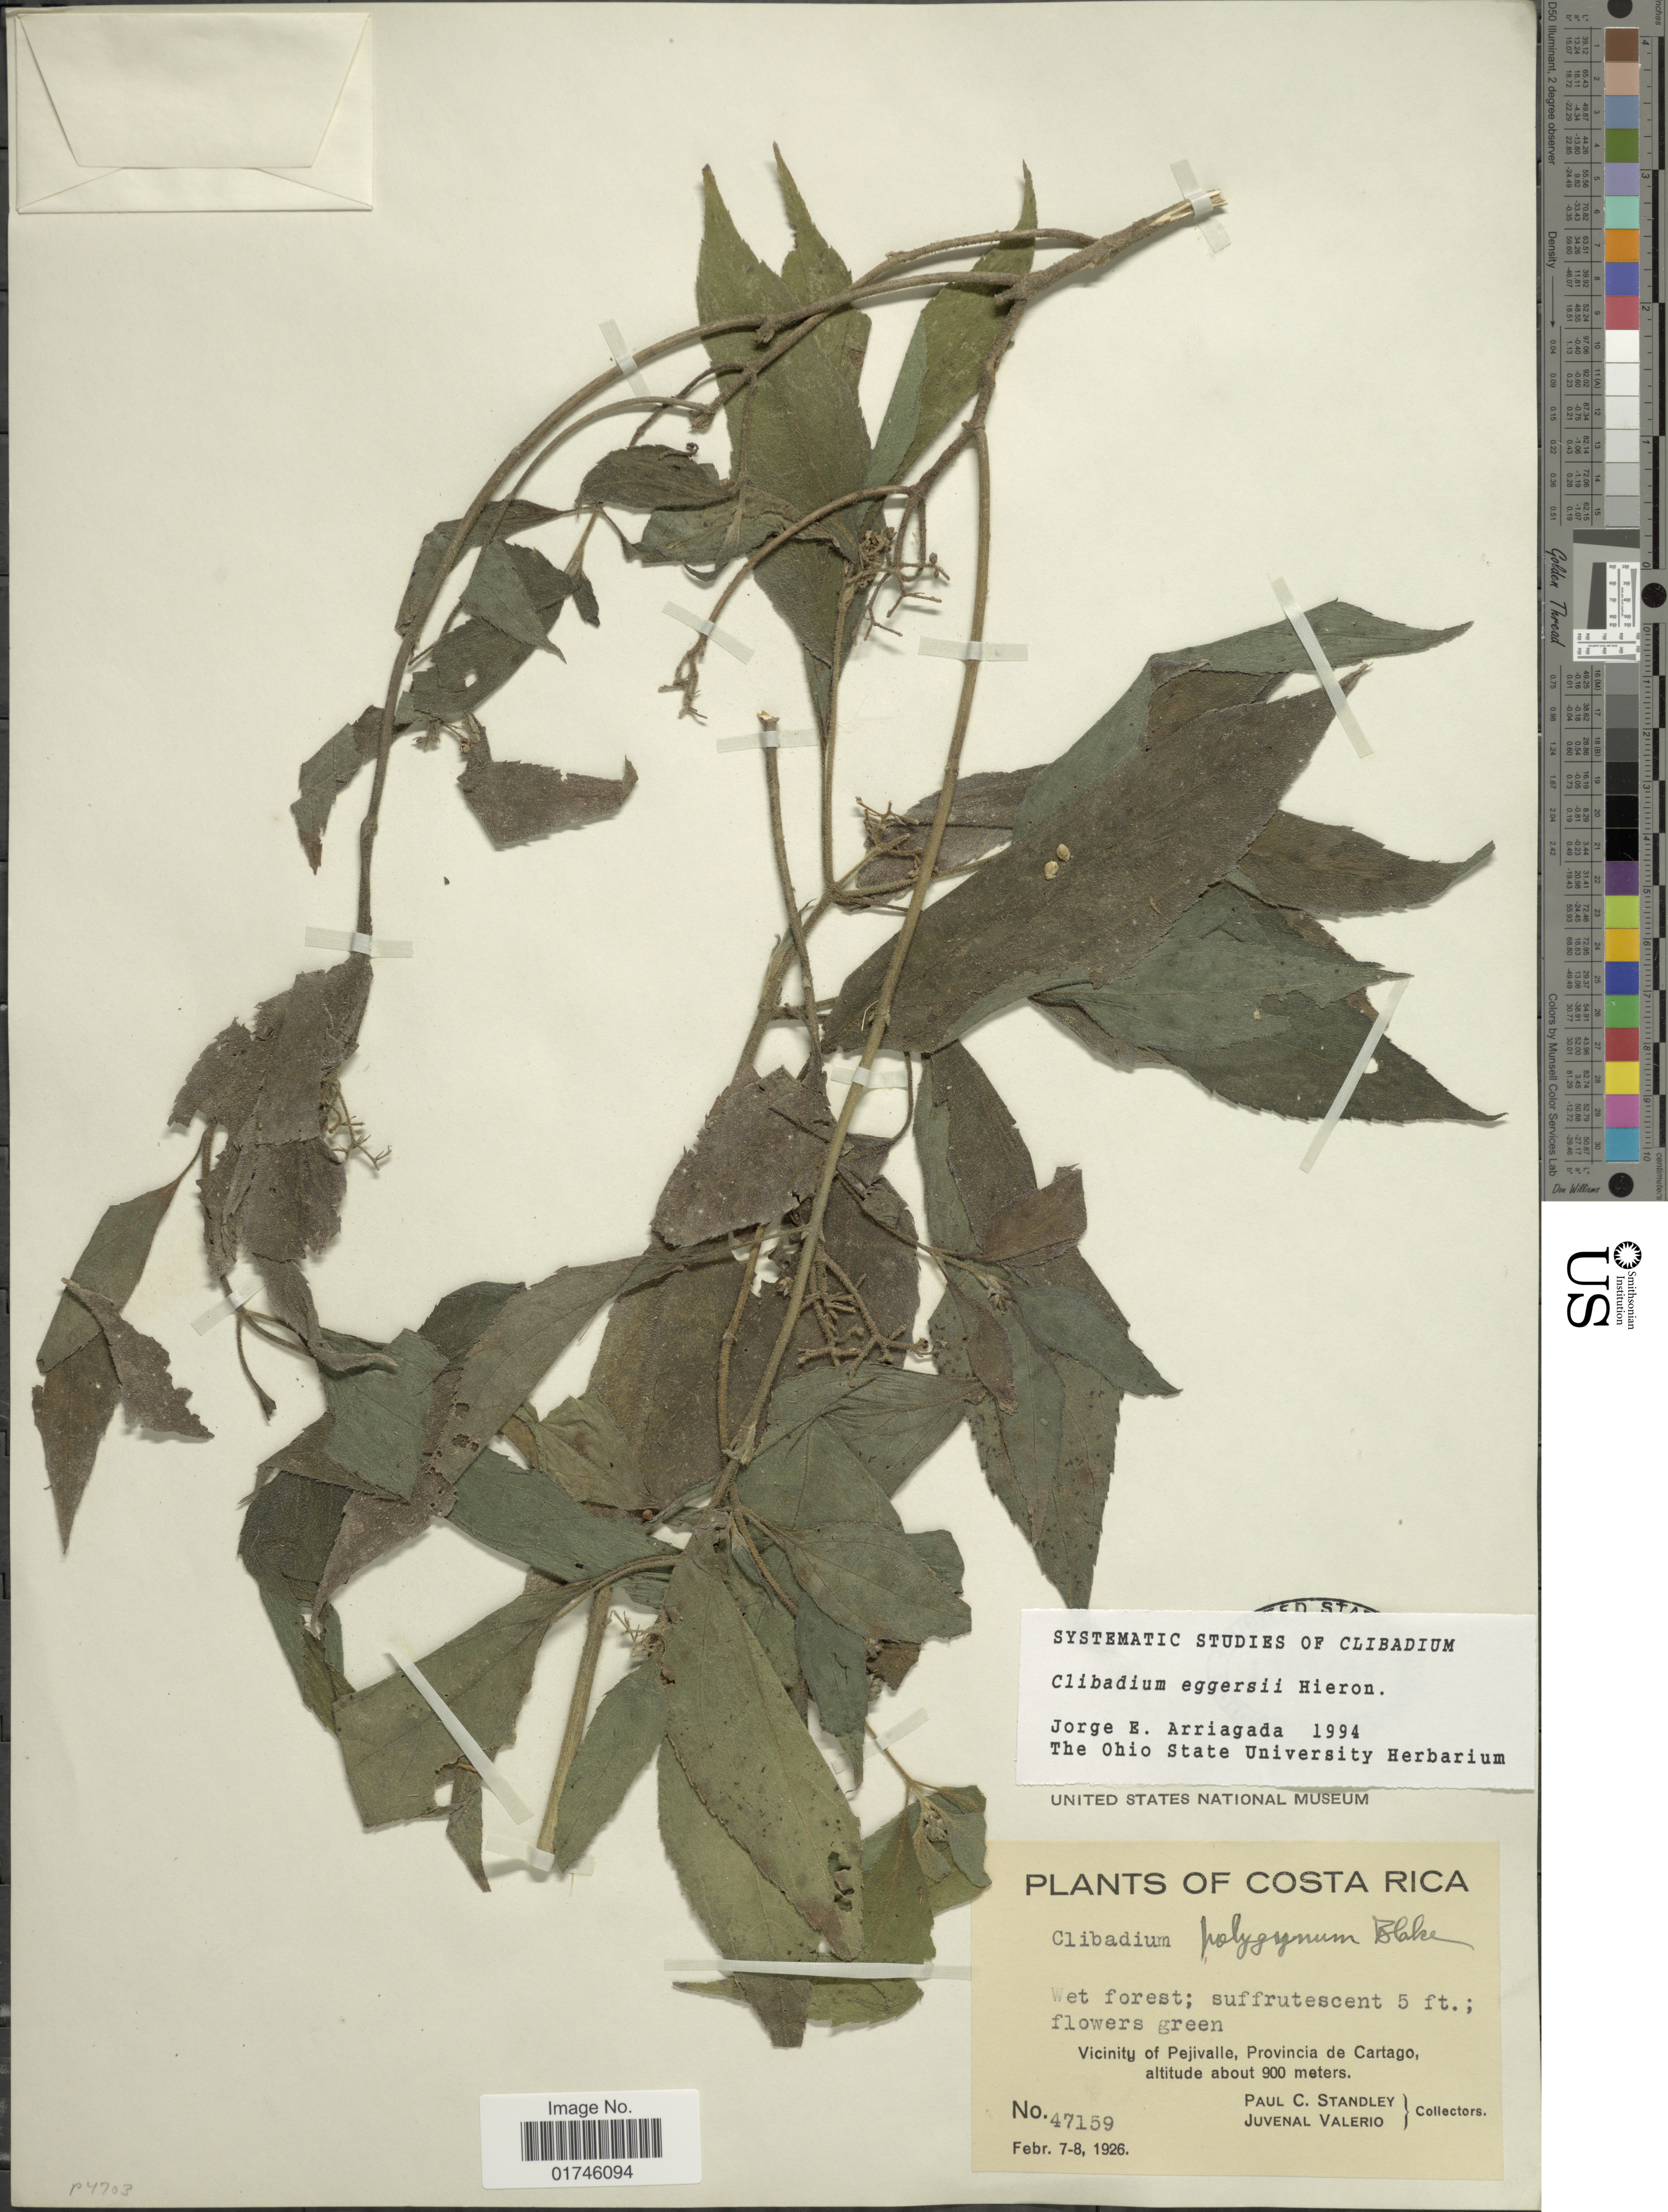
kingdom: Plantae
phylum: Tracheophyta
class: Magnoliopsida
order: Asterales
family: Asteraceae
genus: Clibadium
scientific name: Clibadium eggersii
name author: Hieron.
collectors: P. C. Standley & J. Valerio R.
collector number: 47159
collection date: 1926-02-07/1926-02-08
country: Costa Rica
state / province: Cartago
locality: Vicinity of Pejivalle, Provincia de Cartago.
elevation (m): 900